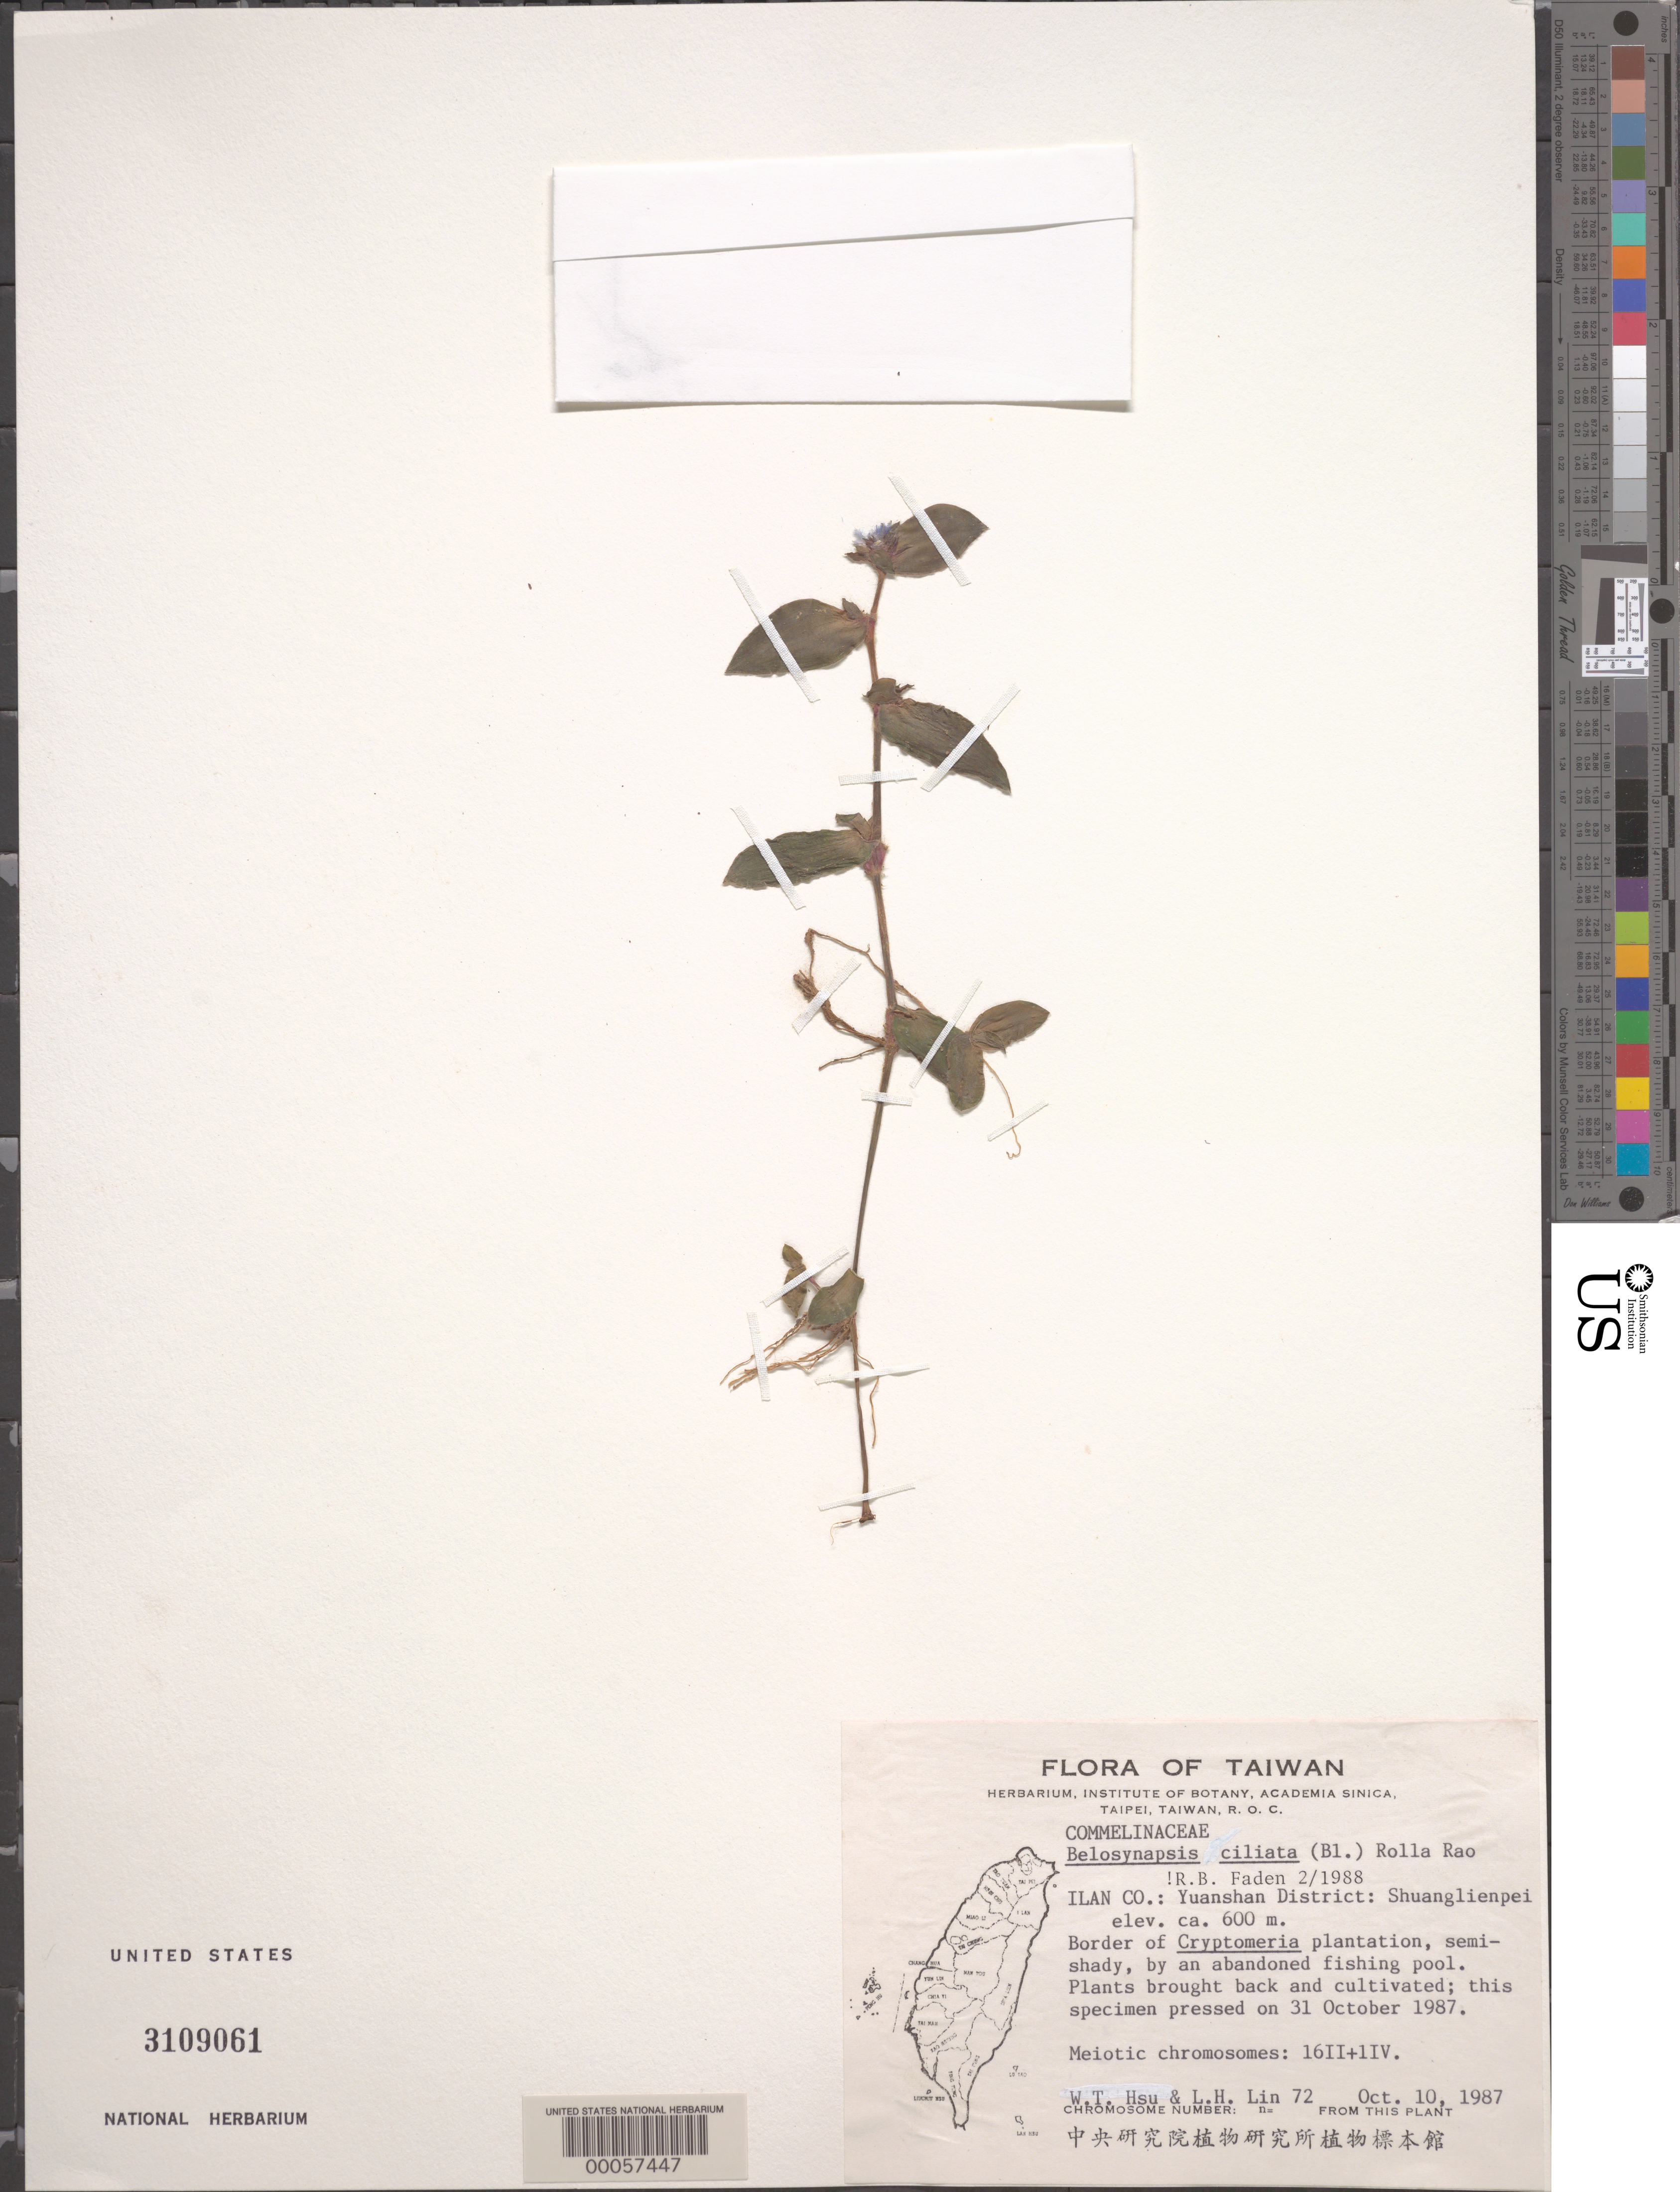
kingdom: Plantae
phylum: Tracheophyta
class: Liliopsida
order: Commelinales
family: Commelinaceae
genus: Belosynapsis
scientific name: Belosynapsis ciliata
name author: (Blume) R.S. Rao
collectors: W. Hsu & L. Lin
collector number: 72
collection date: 1987-10-10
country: Taiwan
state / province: Ilan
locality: Ilan Co.: Yuanshan District: Shuanglienpei.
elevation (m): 600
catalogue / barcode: US 3109061